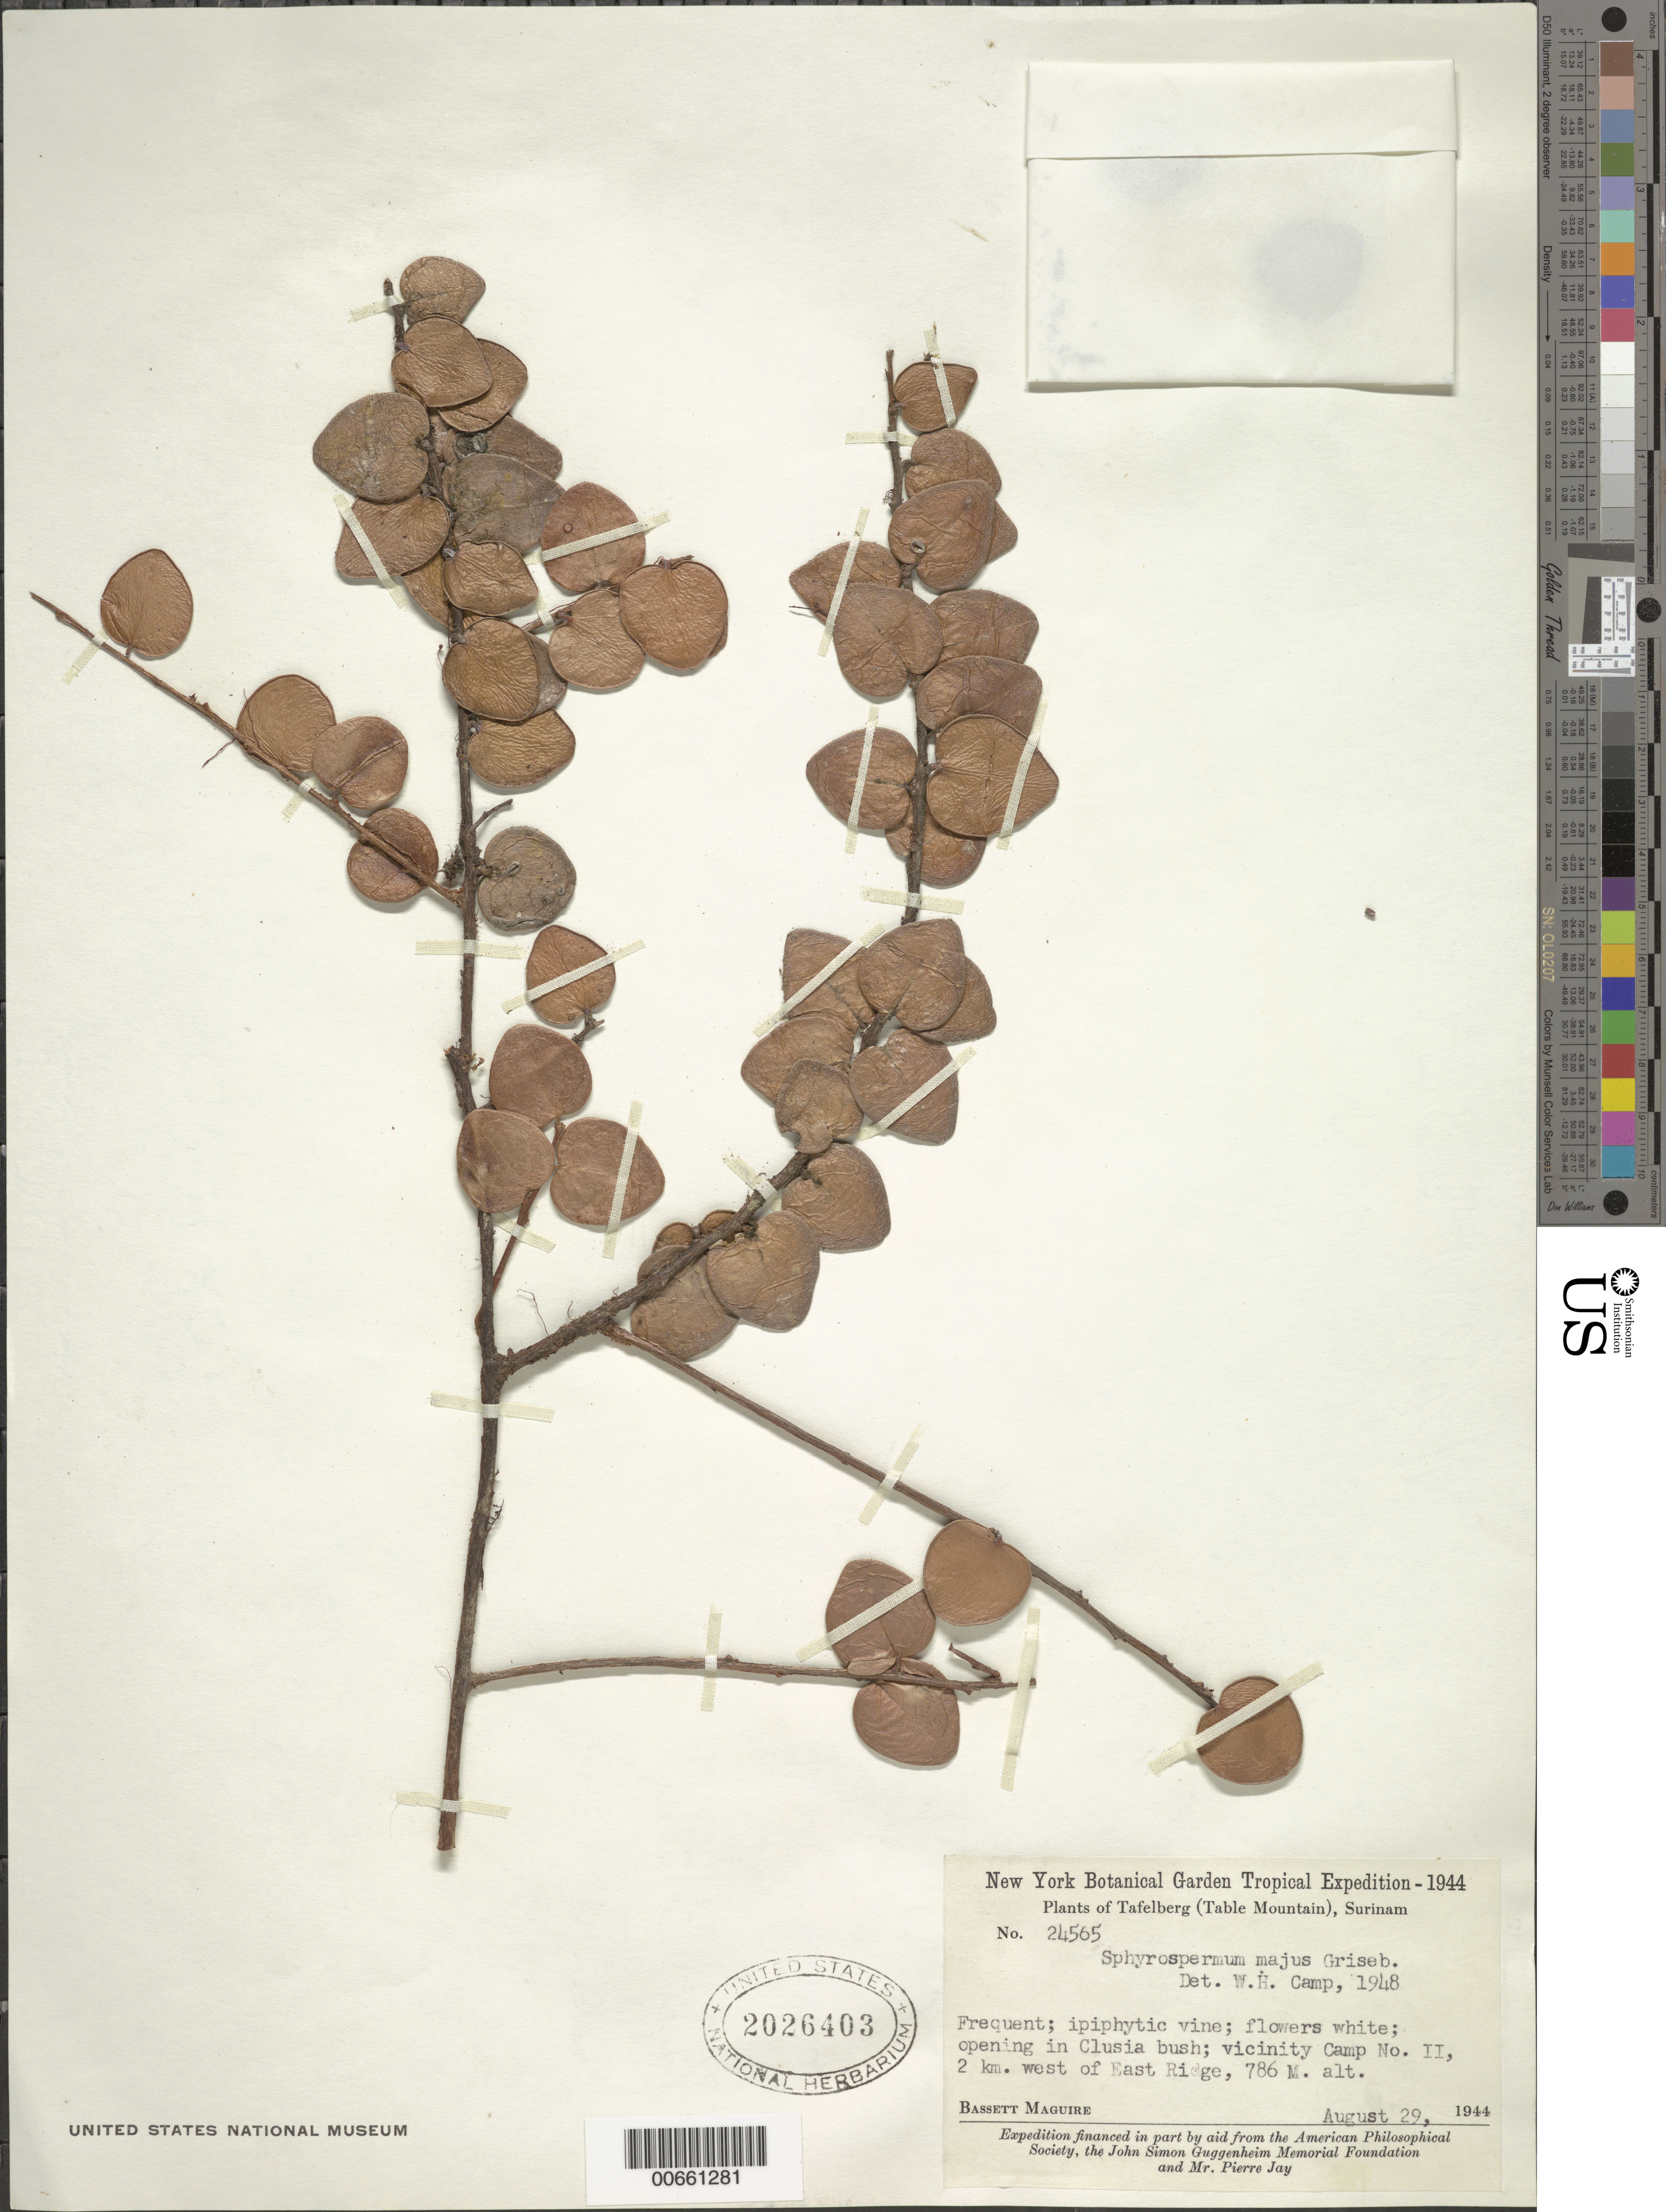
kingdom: Plantae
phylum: Tracheophyta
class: Magnoliopsida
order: Ericales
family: Ericaceae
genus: Sphyrospermum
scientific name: Sphyrospermum majus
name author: Griseb.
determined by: Camp, W. H.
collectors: B. Maguire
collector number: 24565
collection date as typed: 29-Aug-44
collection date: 1944-08-29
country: Suriname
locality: Tafelberg (Table Mountain), Camp No. II. 2 km W of East Ridge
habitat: Opening in Clusia bush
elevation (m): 786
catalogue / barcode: US 2026403